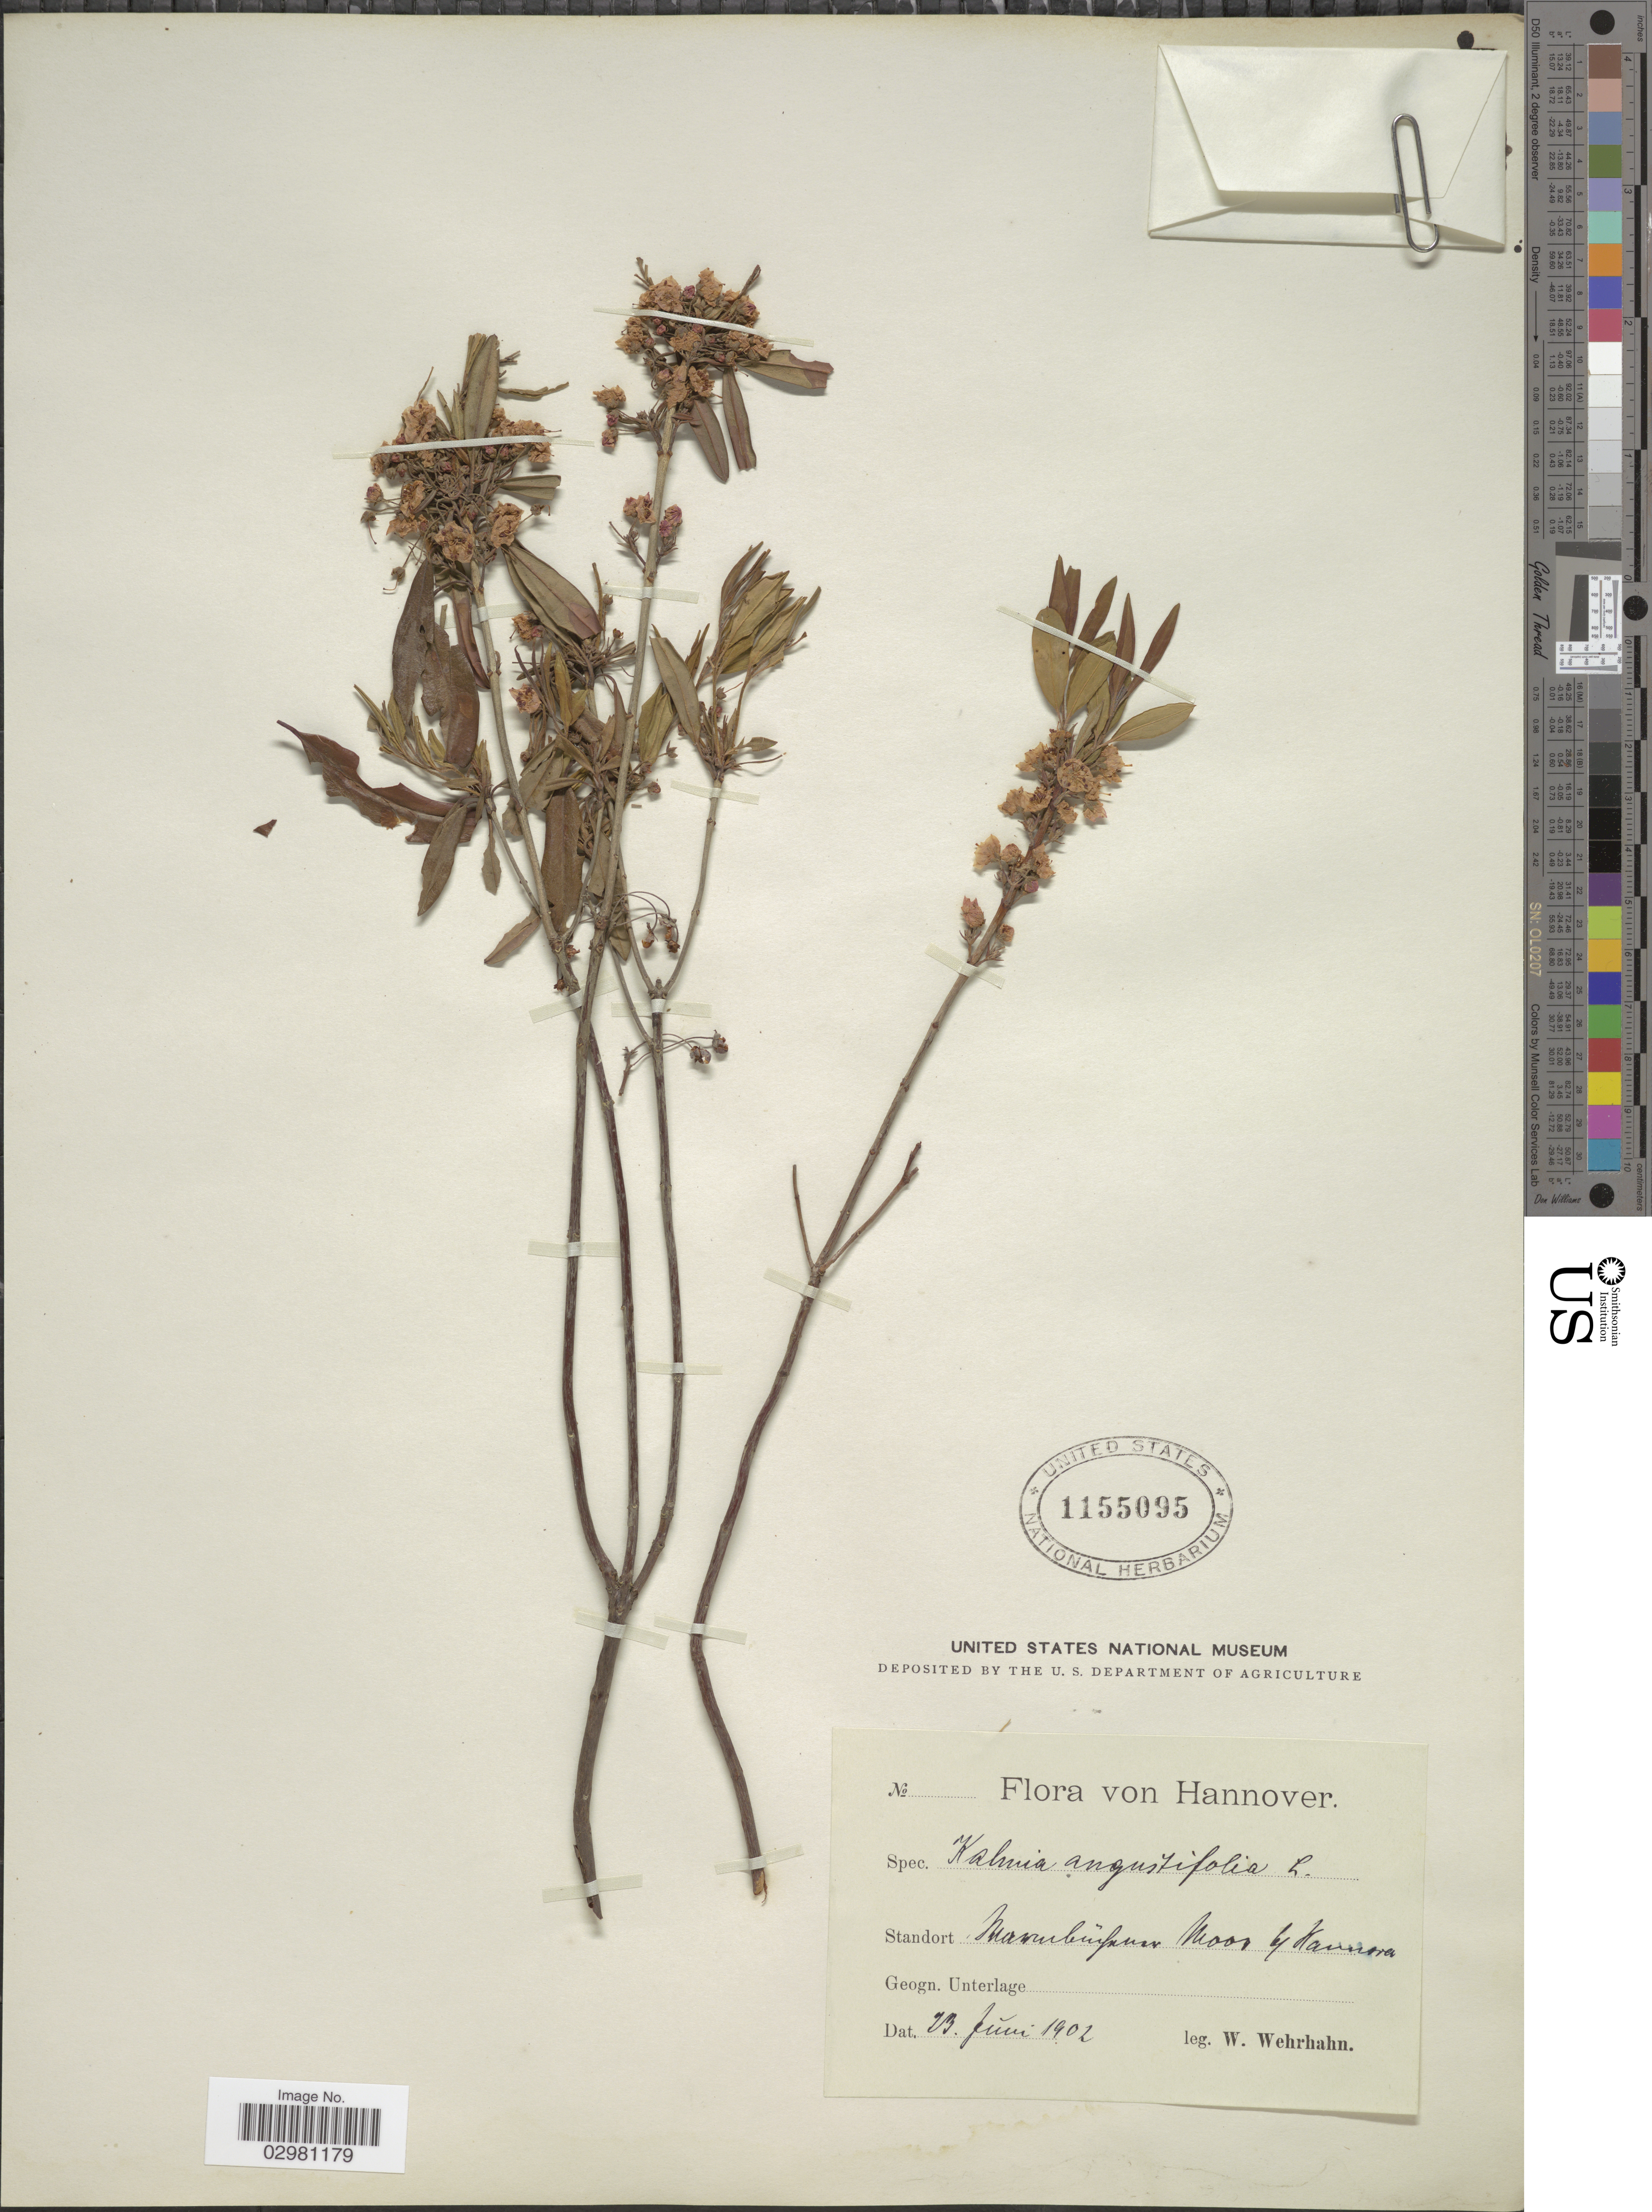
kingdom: Plantae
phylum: Tracheophyta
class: Magnoliopsida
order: Ericales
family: Ericaceae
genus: Kalmia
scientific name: Kalmia angustifolia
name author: L.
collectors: W. Wehrhahn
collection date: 1902-06-23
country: Germany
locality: Hannover. Mawubüfaur [interpreted] Moor by Hannover.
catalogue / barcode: US 1155095